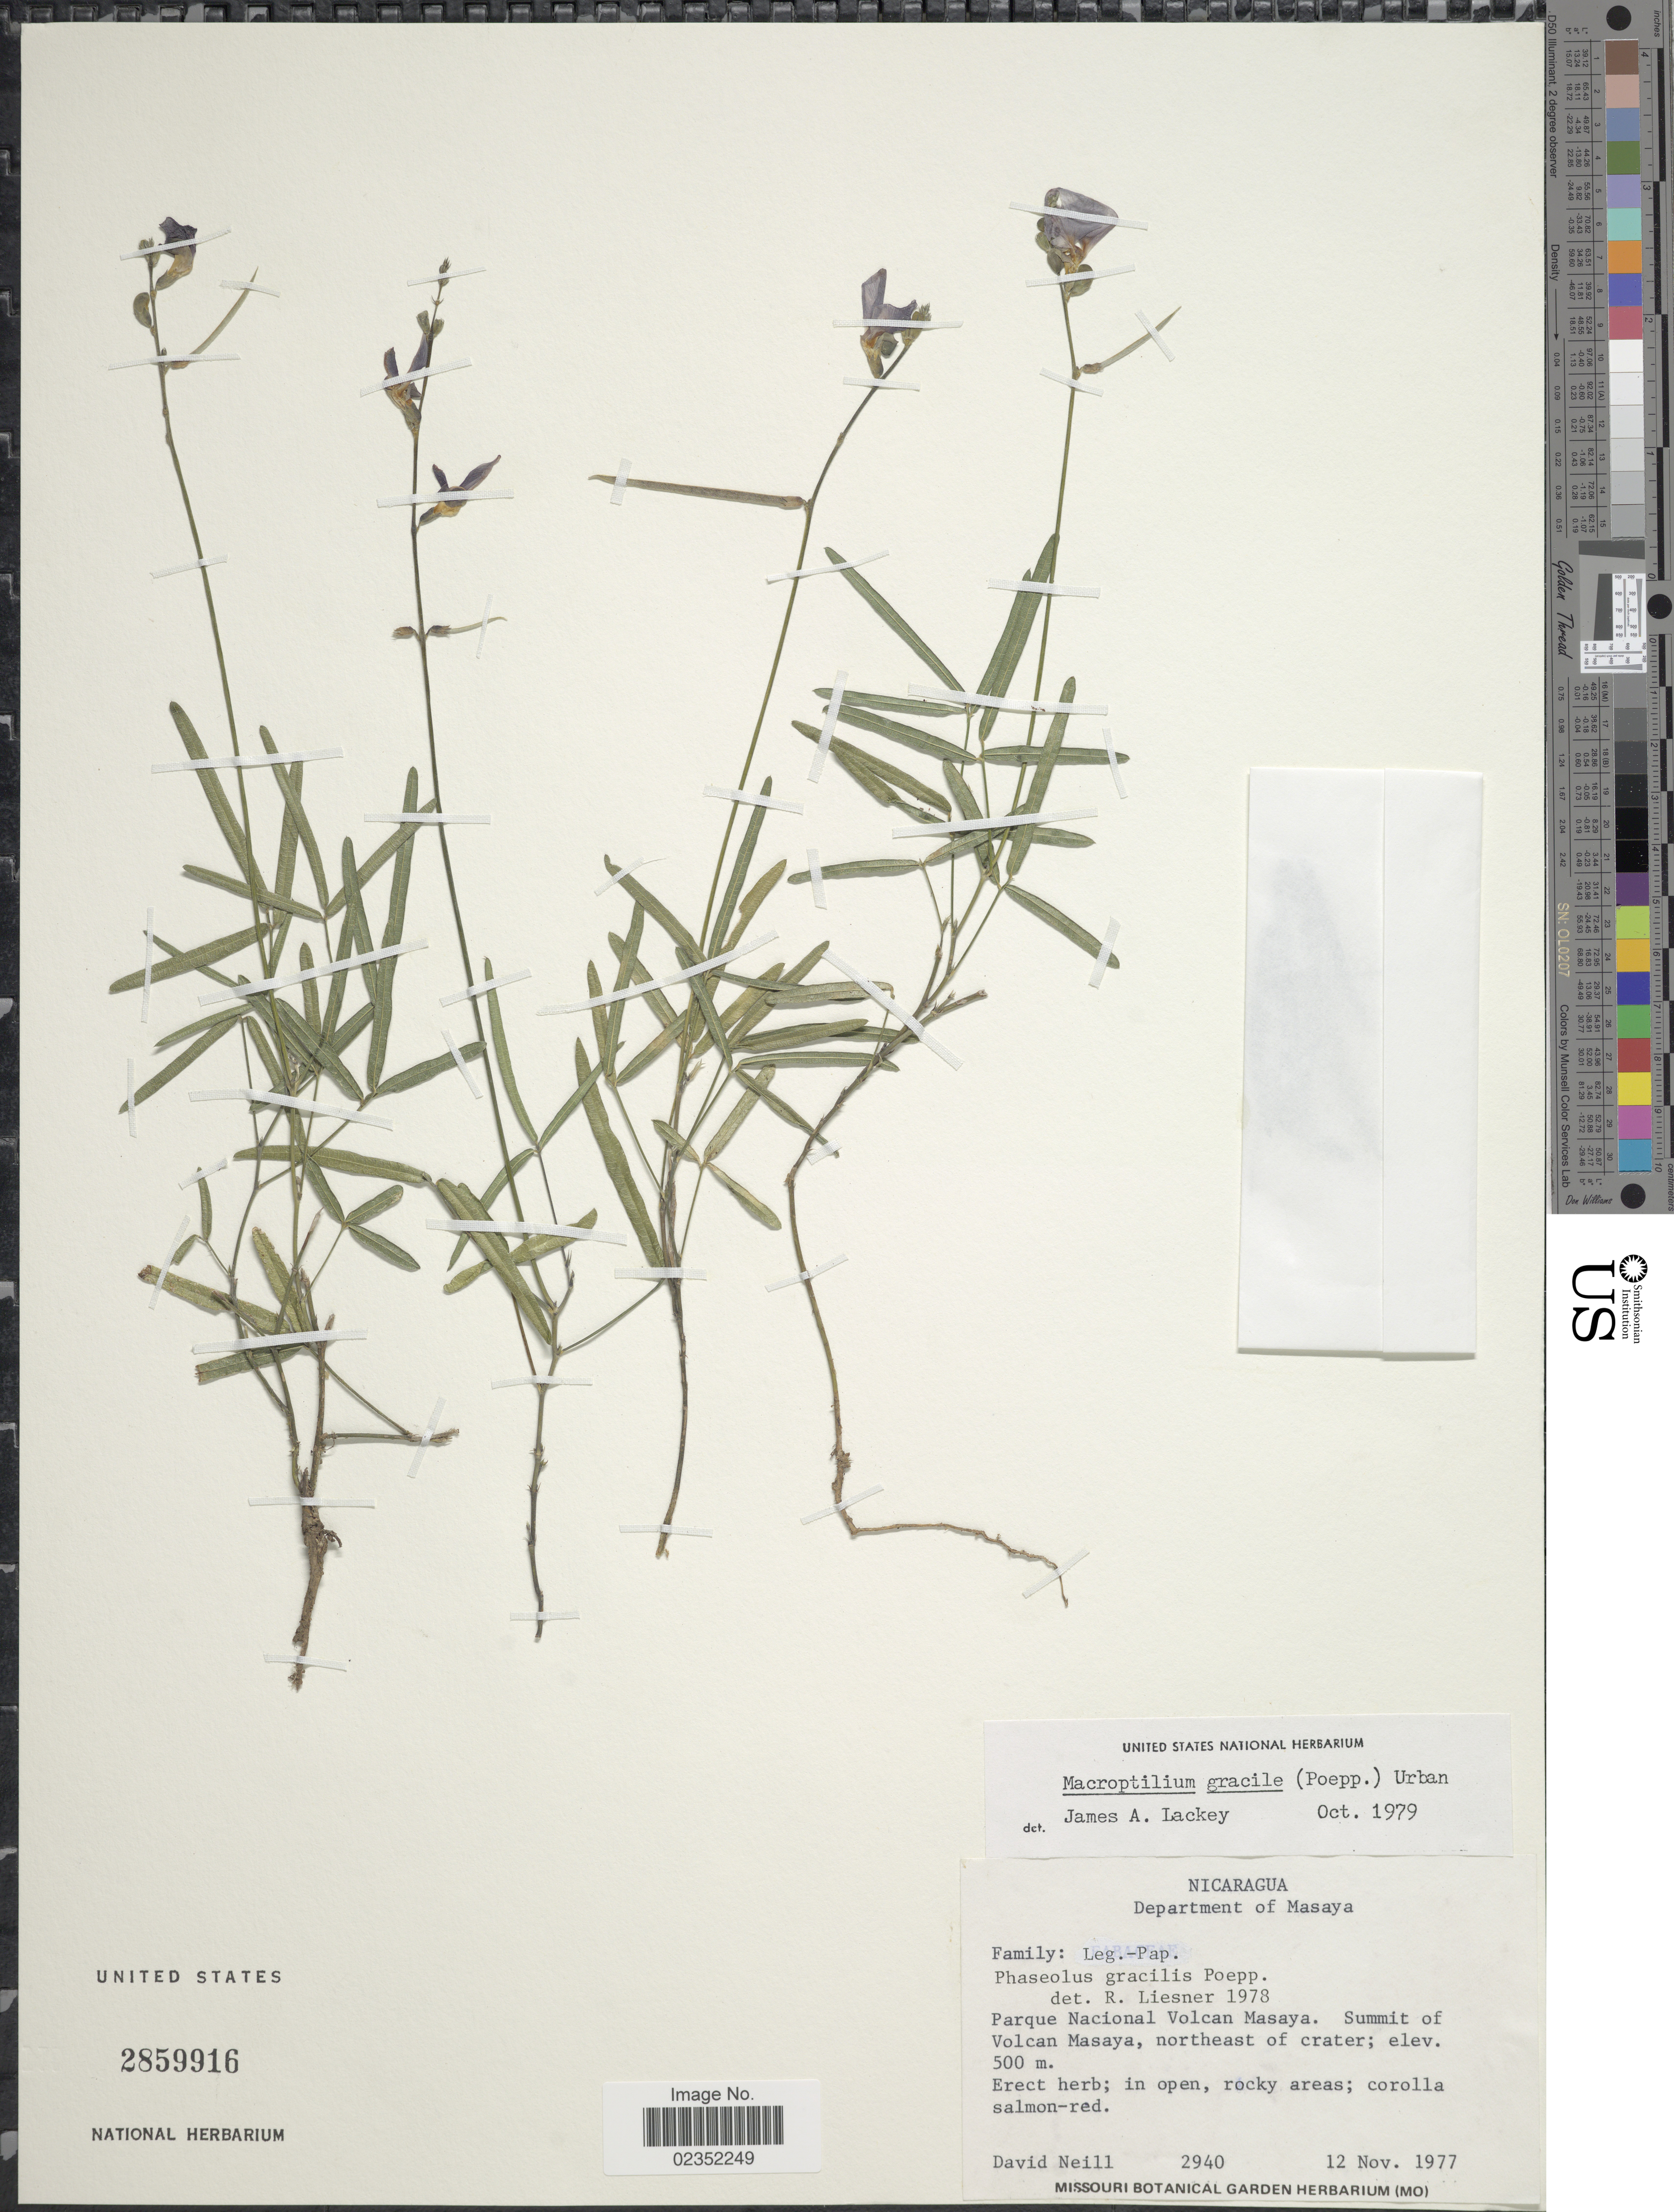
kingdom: Plantae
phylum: Tracheophyta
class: Magnoliopsida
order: Fabales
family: Fabaceae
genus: Macroptilium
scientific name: Macroptilium gracile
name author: (Poepp. ex Benth.) Urb.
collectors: D. Neill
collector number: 2940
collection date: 1977-11-12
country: Nicaragua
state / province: Masaya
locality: Department of Masaya. Parque Nacional Volcan Masaya. Summit of Volcan Masaya, northeast of crater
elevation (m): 500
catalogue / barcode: US 2859916